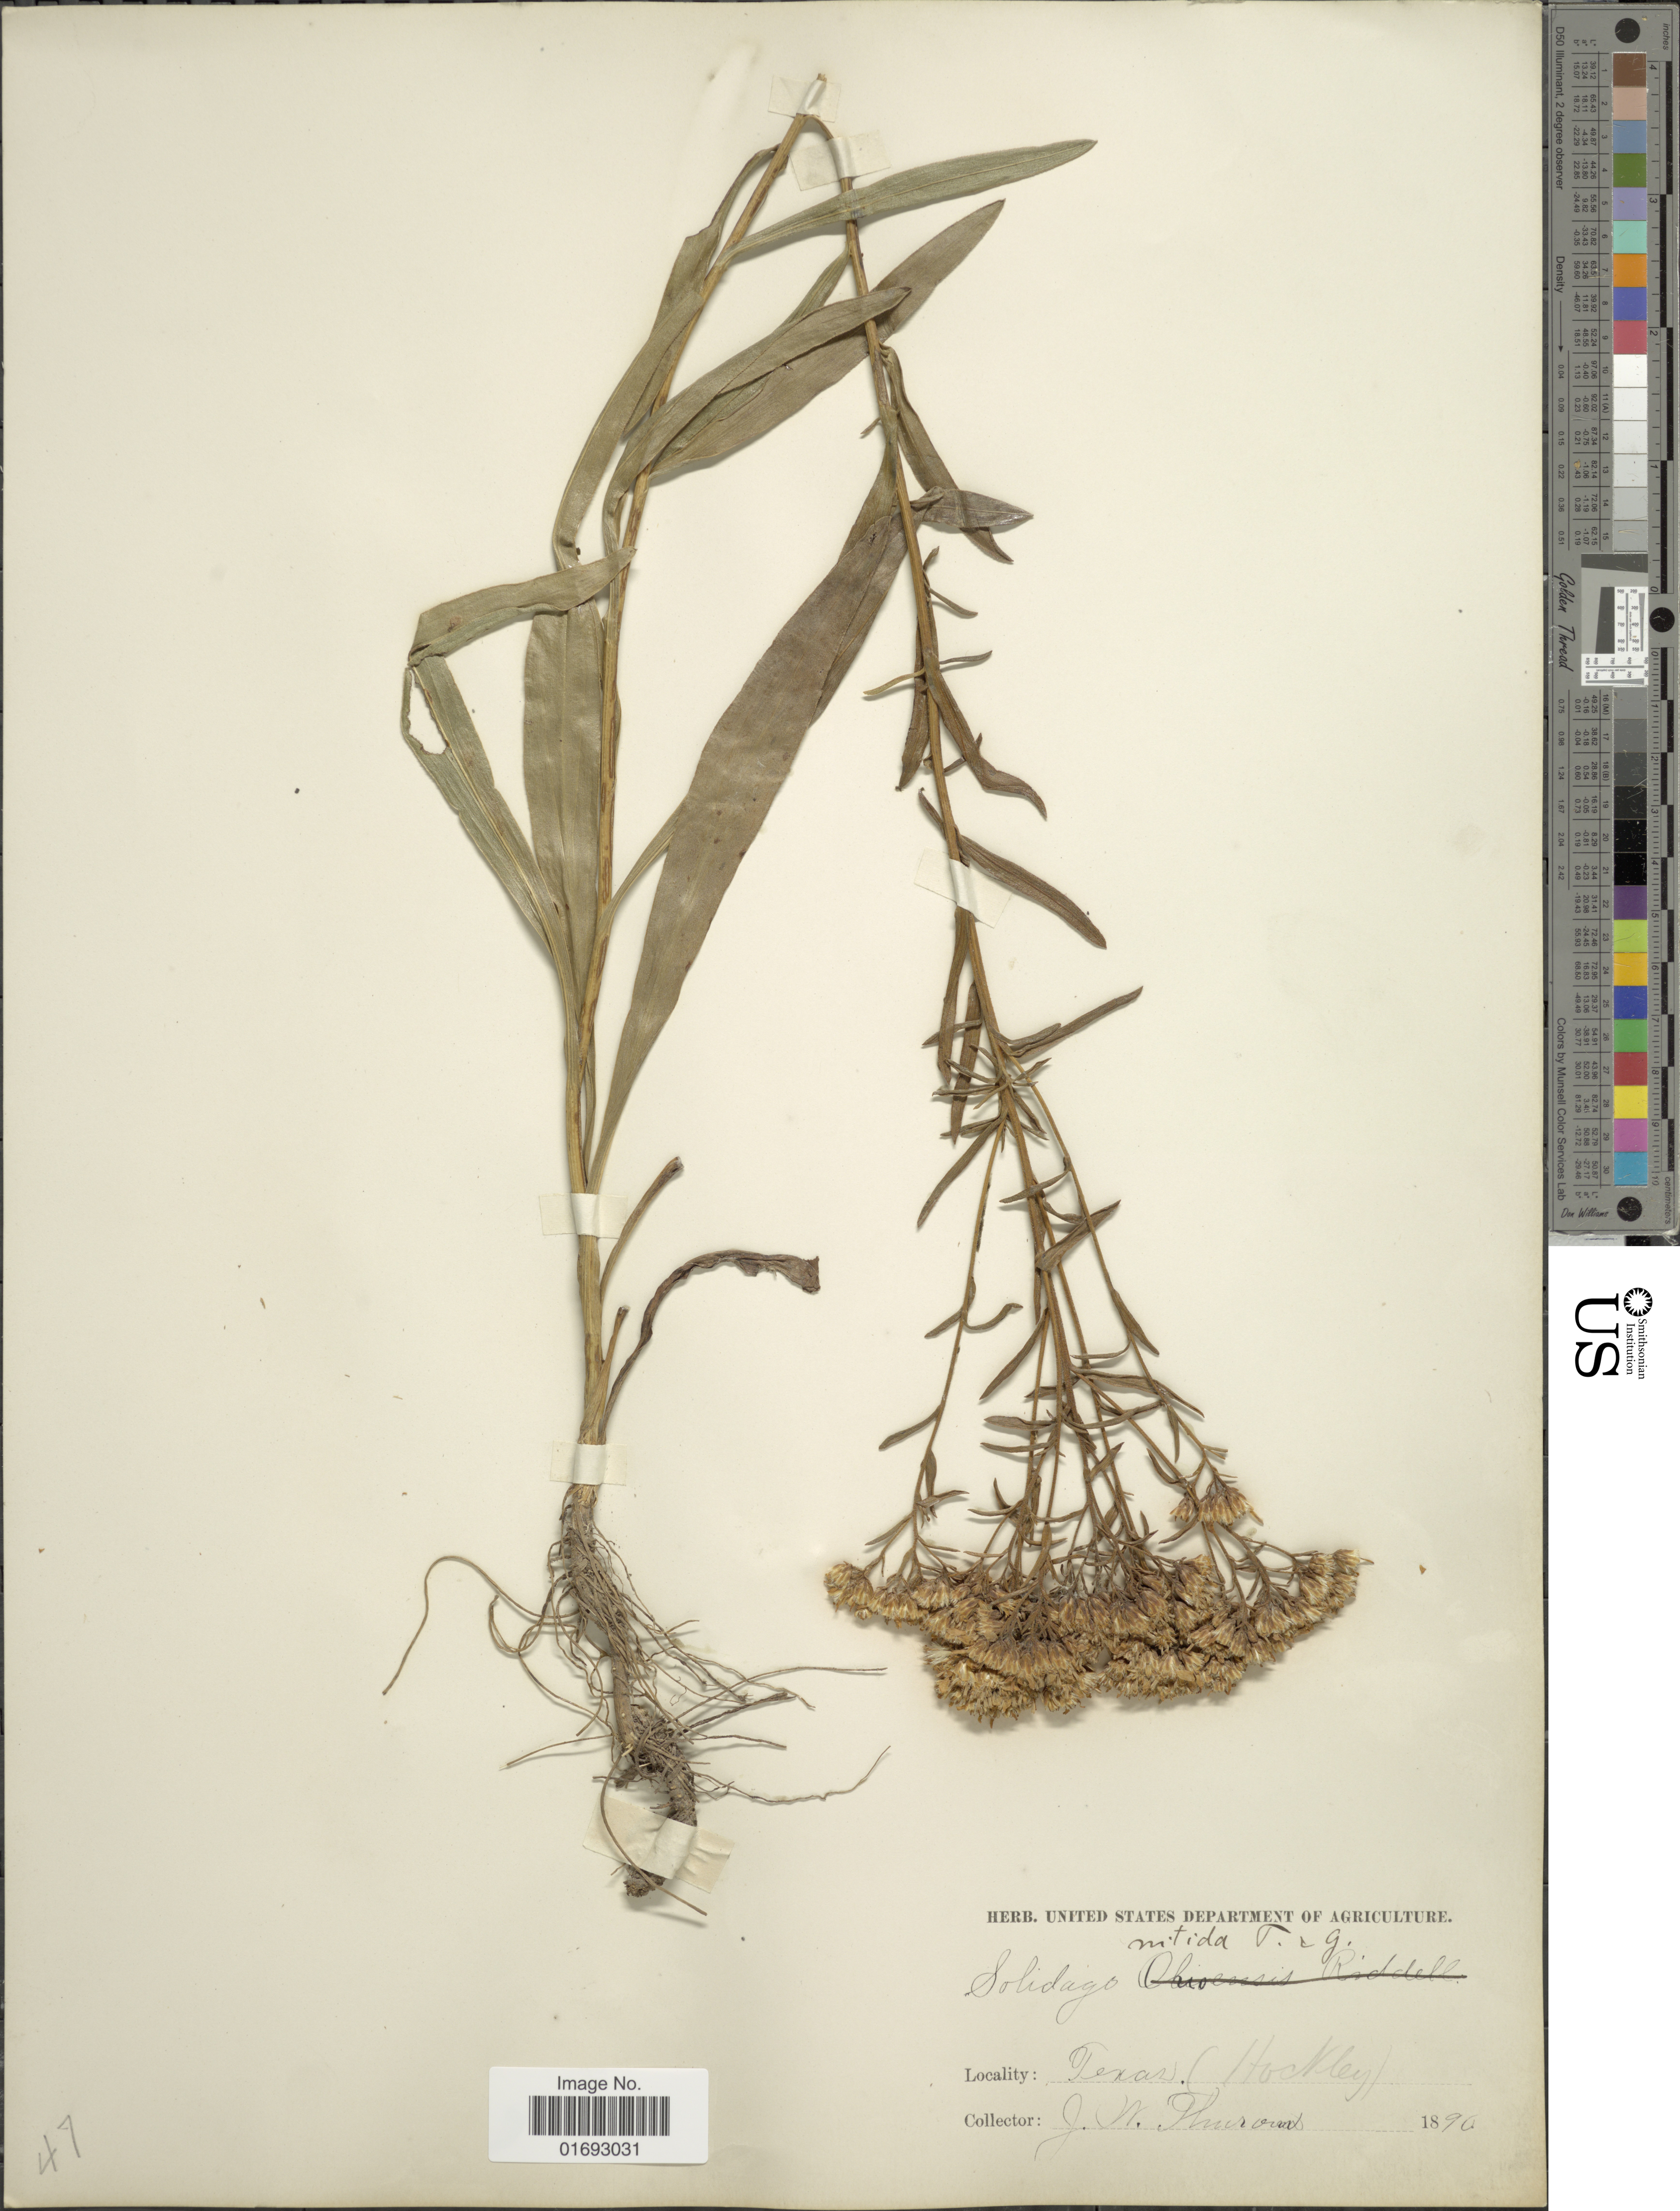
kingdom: Plantae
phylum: Tracheophyta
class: Magnoliopsida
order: Asterales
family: Asteraceae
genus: Oligoneuron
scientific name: Oligoneuron nitidum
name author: (Torr. & A. Gray) Small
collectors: F. W. Thurow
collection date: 1890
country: United States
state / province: Texas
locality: (Hockley)